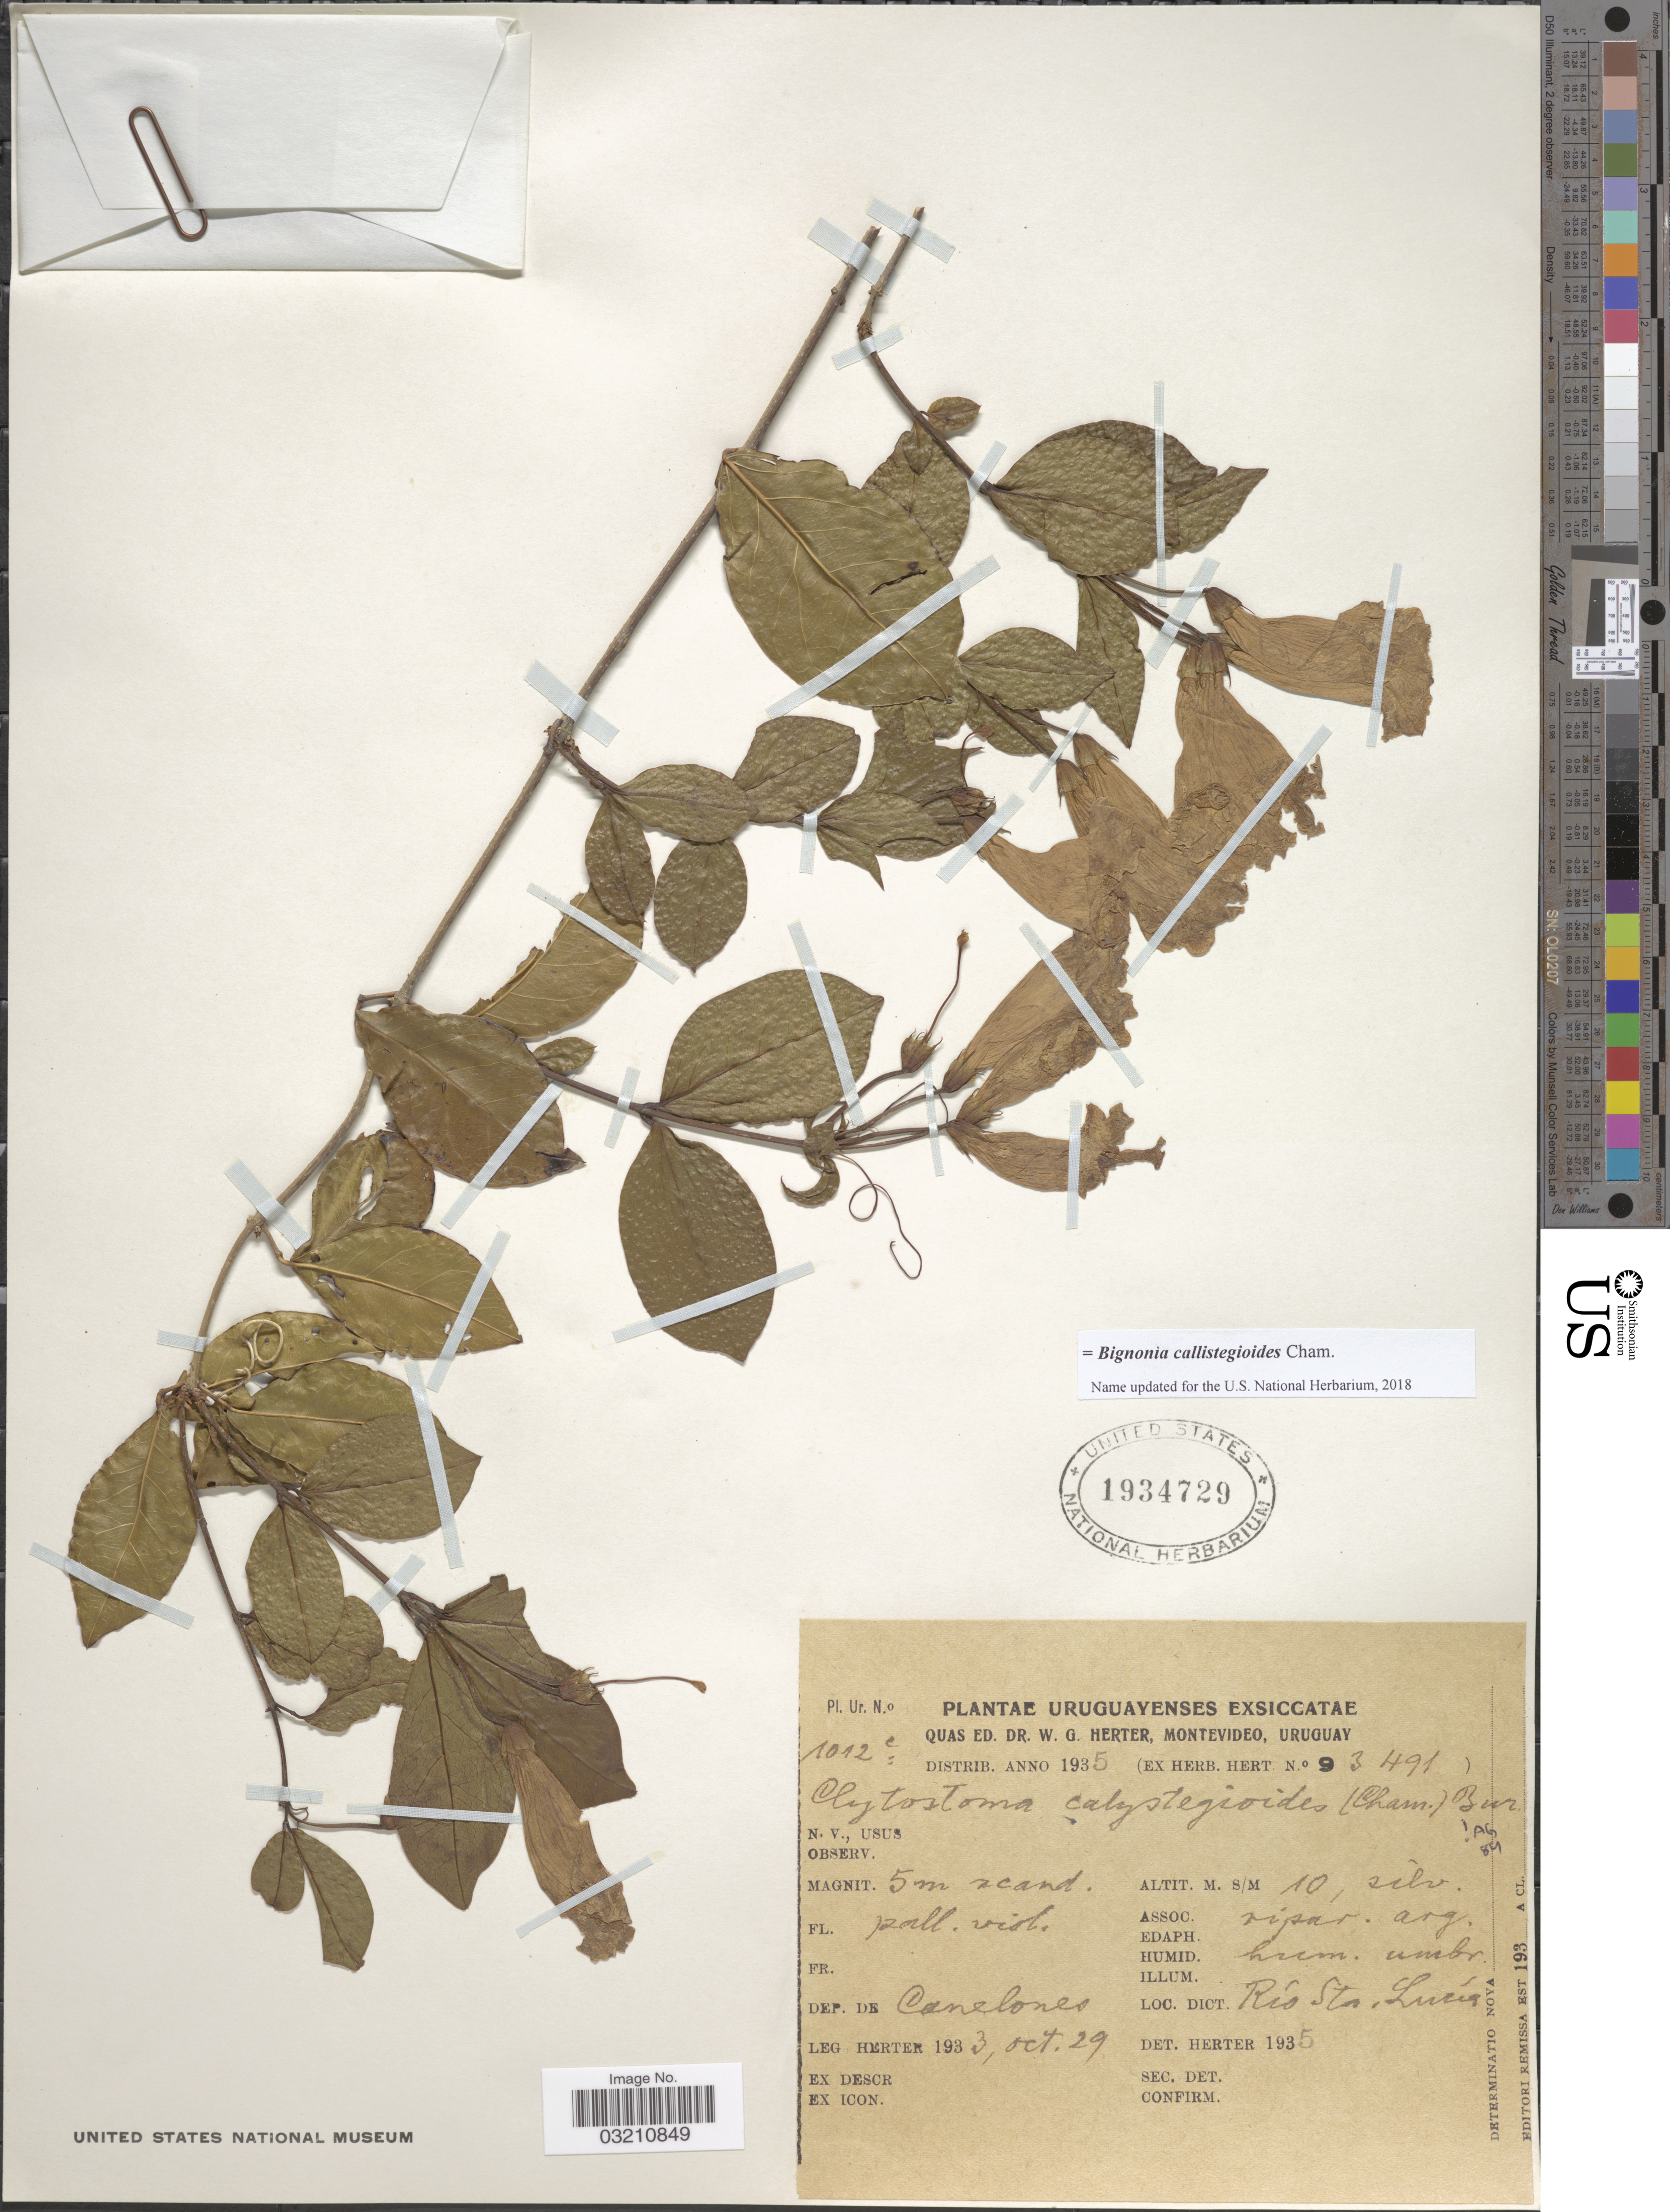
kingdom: Plantae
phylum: Tracheophyta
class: Magnoliopsida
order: Lamiales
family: Bignoniaceae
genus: Bignonia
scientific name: Bignonia callistegioides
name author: Cham.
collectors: W. G. Herter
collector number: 1012e*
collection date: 1933-10-29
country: Uruguay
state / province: Canelones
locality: Dep. de Canelones. Loc. Dict. Río Sta. Lucía.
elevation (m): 10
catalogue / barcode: US 1934729